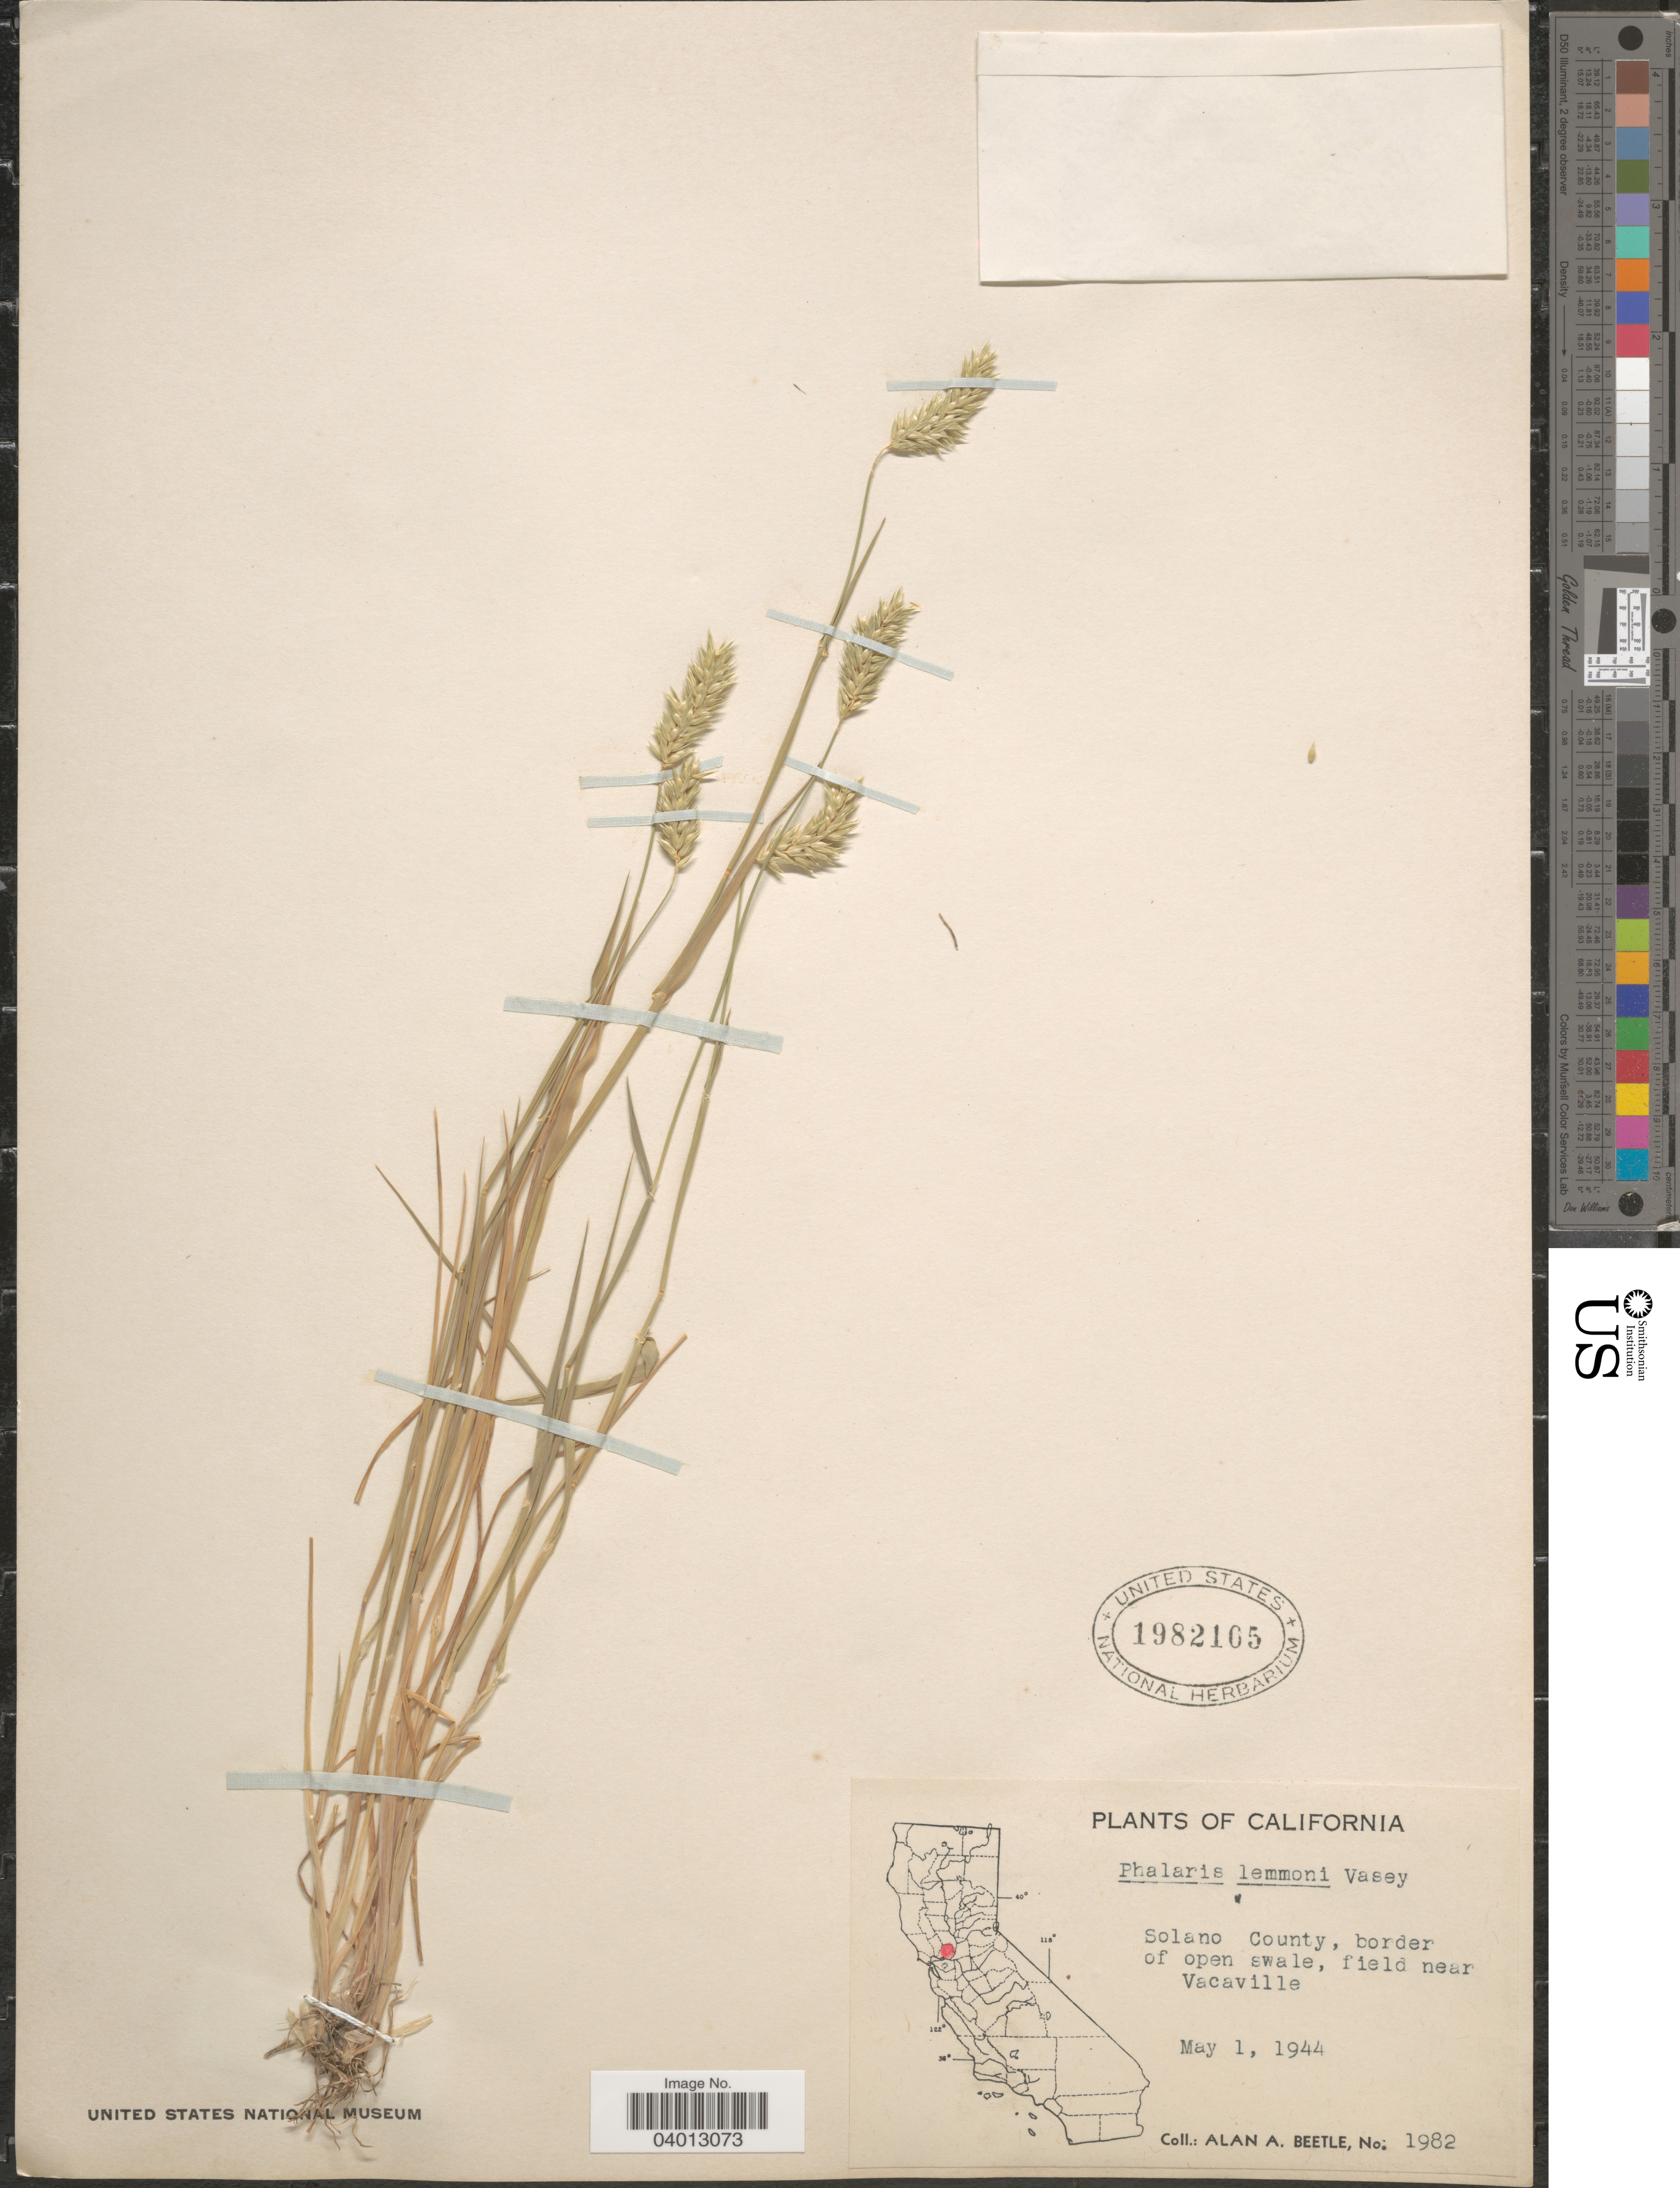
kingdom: Plantae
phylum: Tracheophyta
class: Liliopsida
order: Poales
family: Poaceae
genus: Phalaris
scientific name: Phalaris lemmonii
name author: Vasey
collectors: A. A. Beetle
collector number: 1982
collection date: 1944-05-01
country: United States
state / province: California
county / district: Solano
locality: Solano County, border of open swale, field near Vacaville.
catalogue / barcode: US 1982105